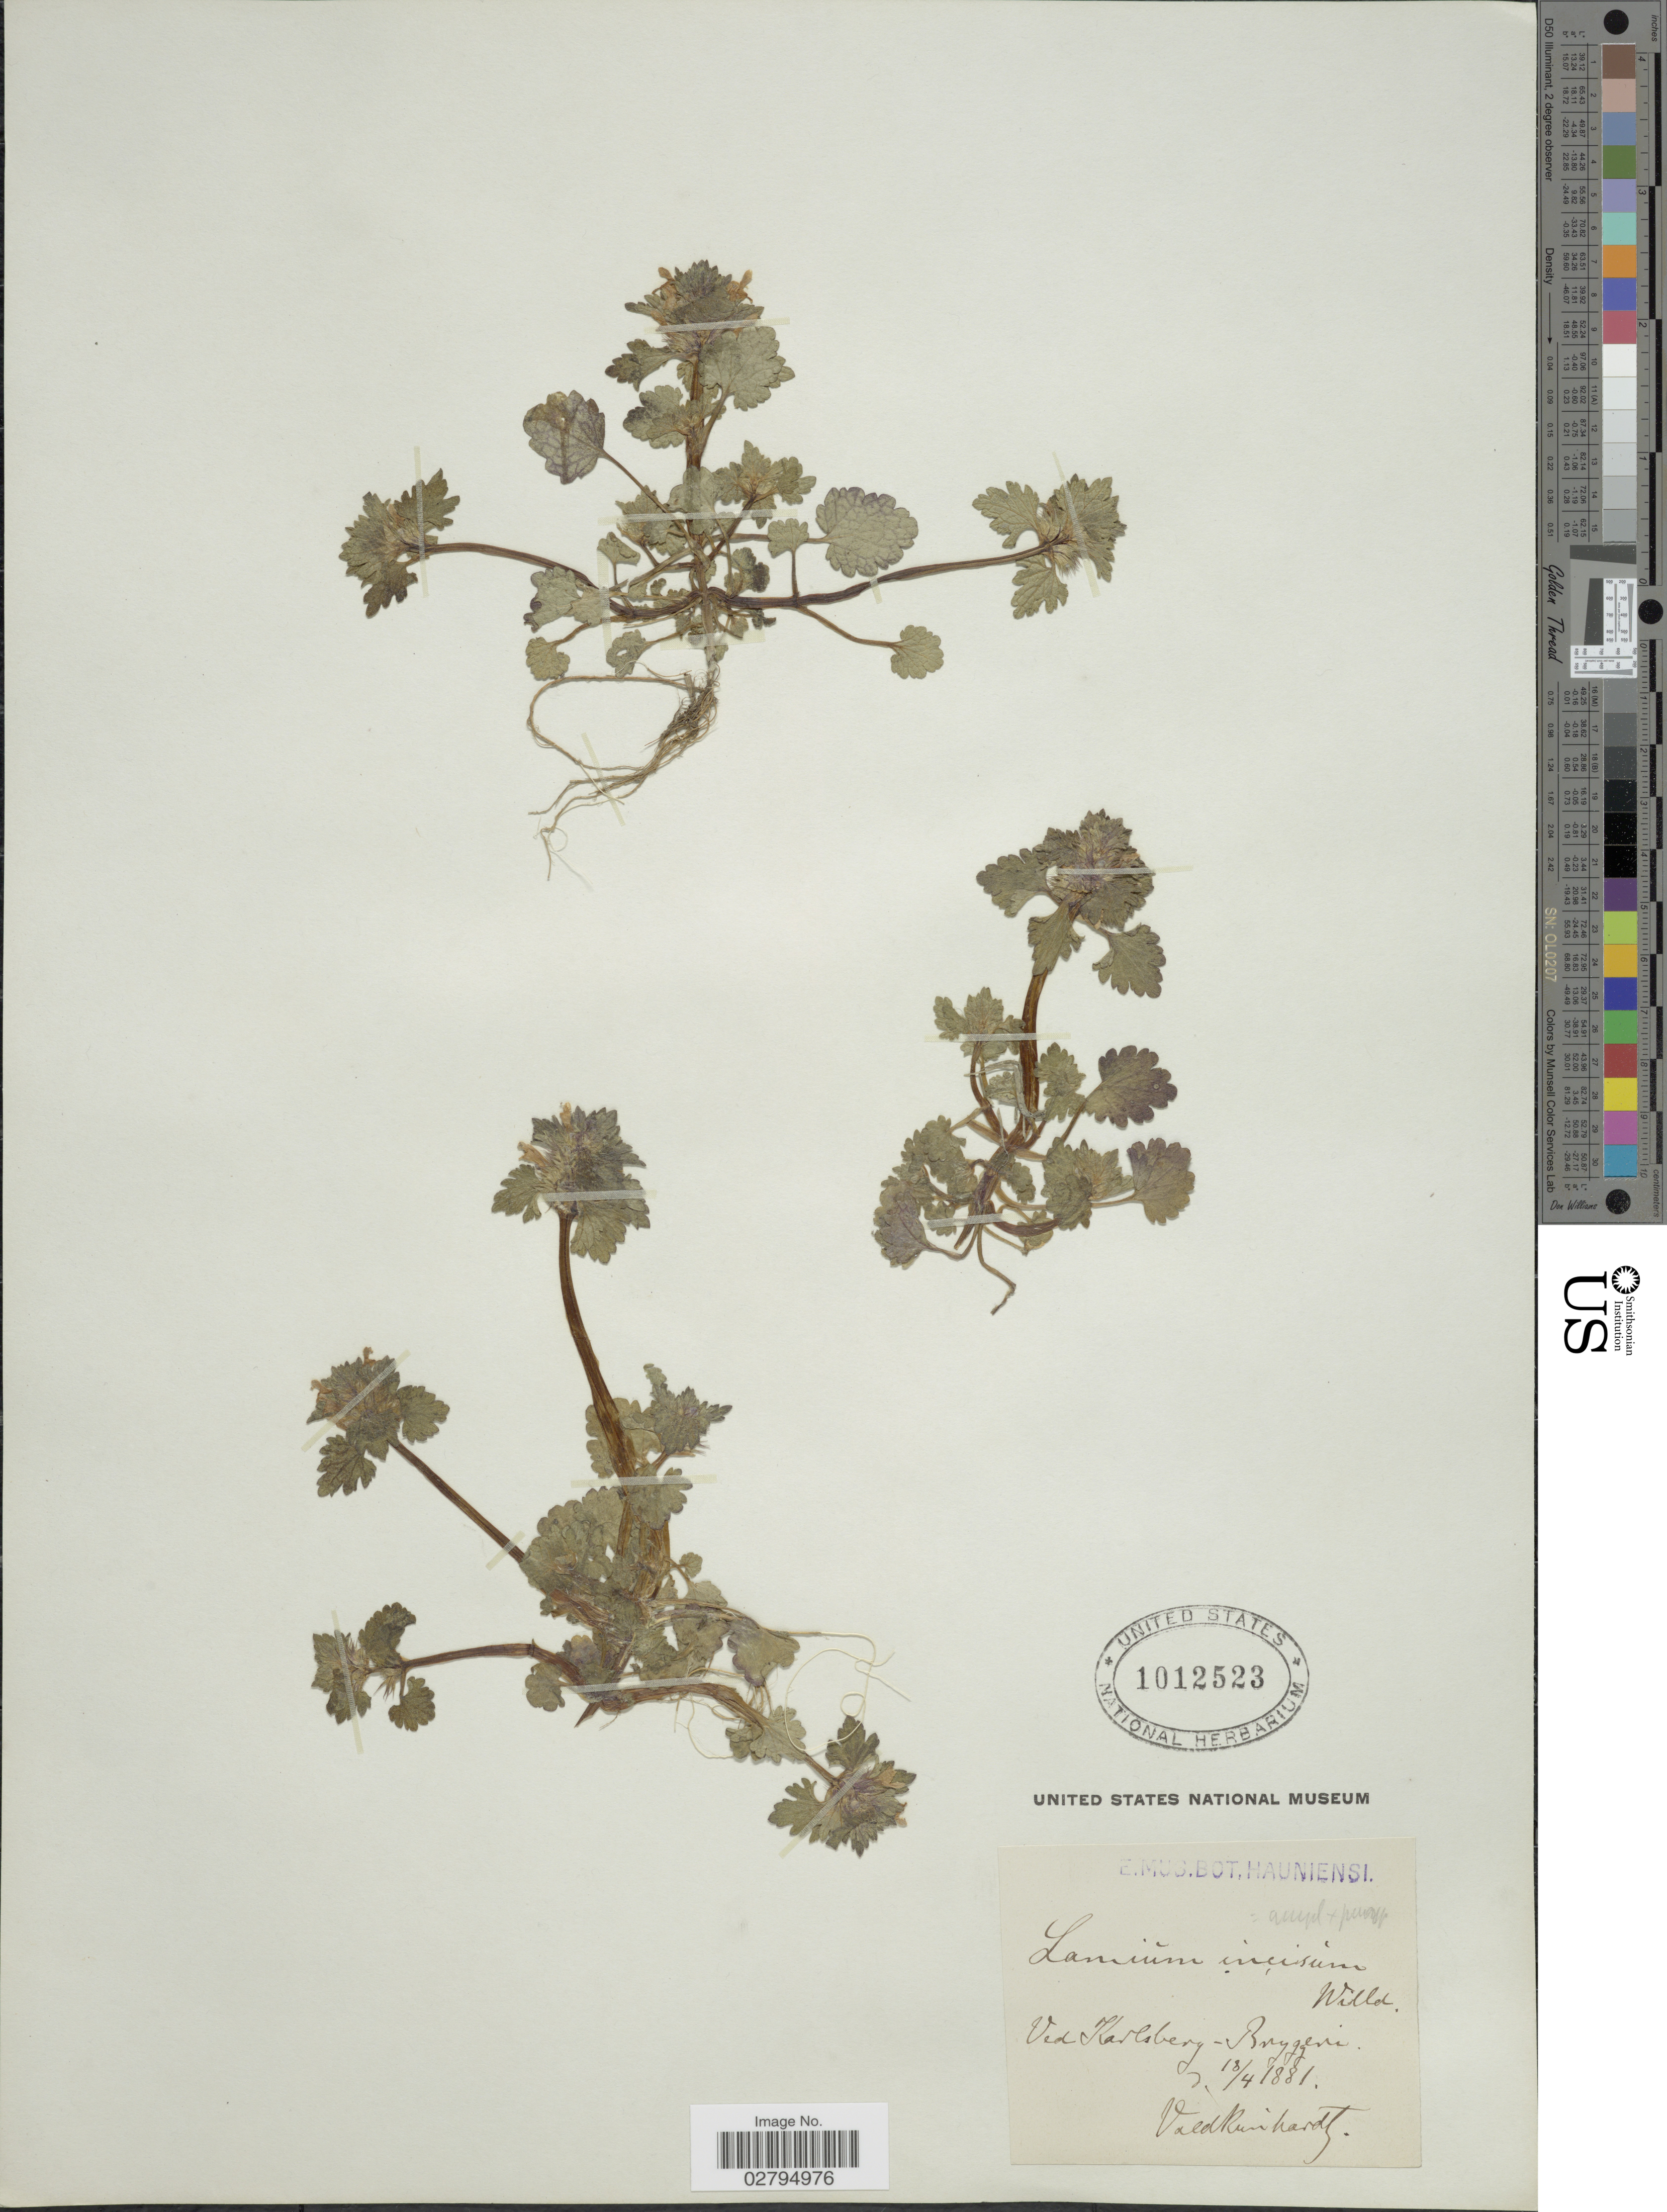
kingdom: Plantae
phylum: Tracheophyta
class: Magnoliopsida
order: Lamiales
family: Lamiaceae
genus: Lamium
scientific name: Lamium hybridum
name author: Vill.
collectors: V. Reinhardt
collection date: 1881-04-18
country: Denmark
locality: Ved Karlsberg - Bryggeri.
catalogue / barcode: US 1012523